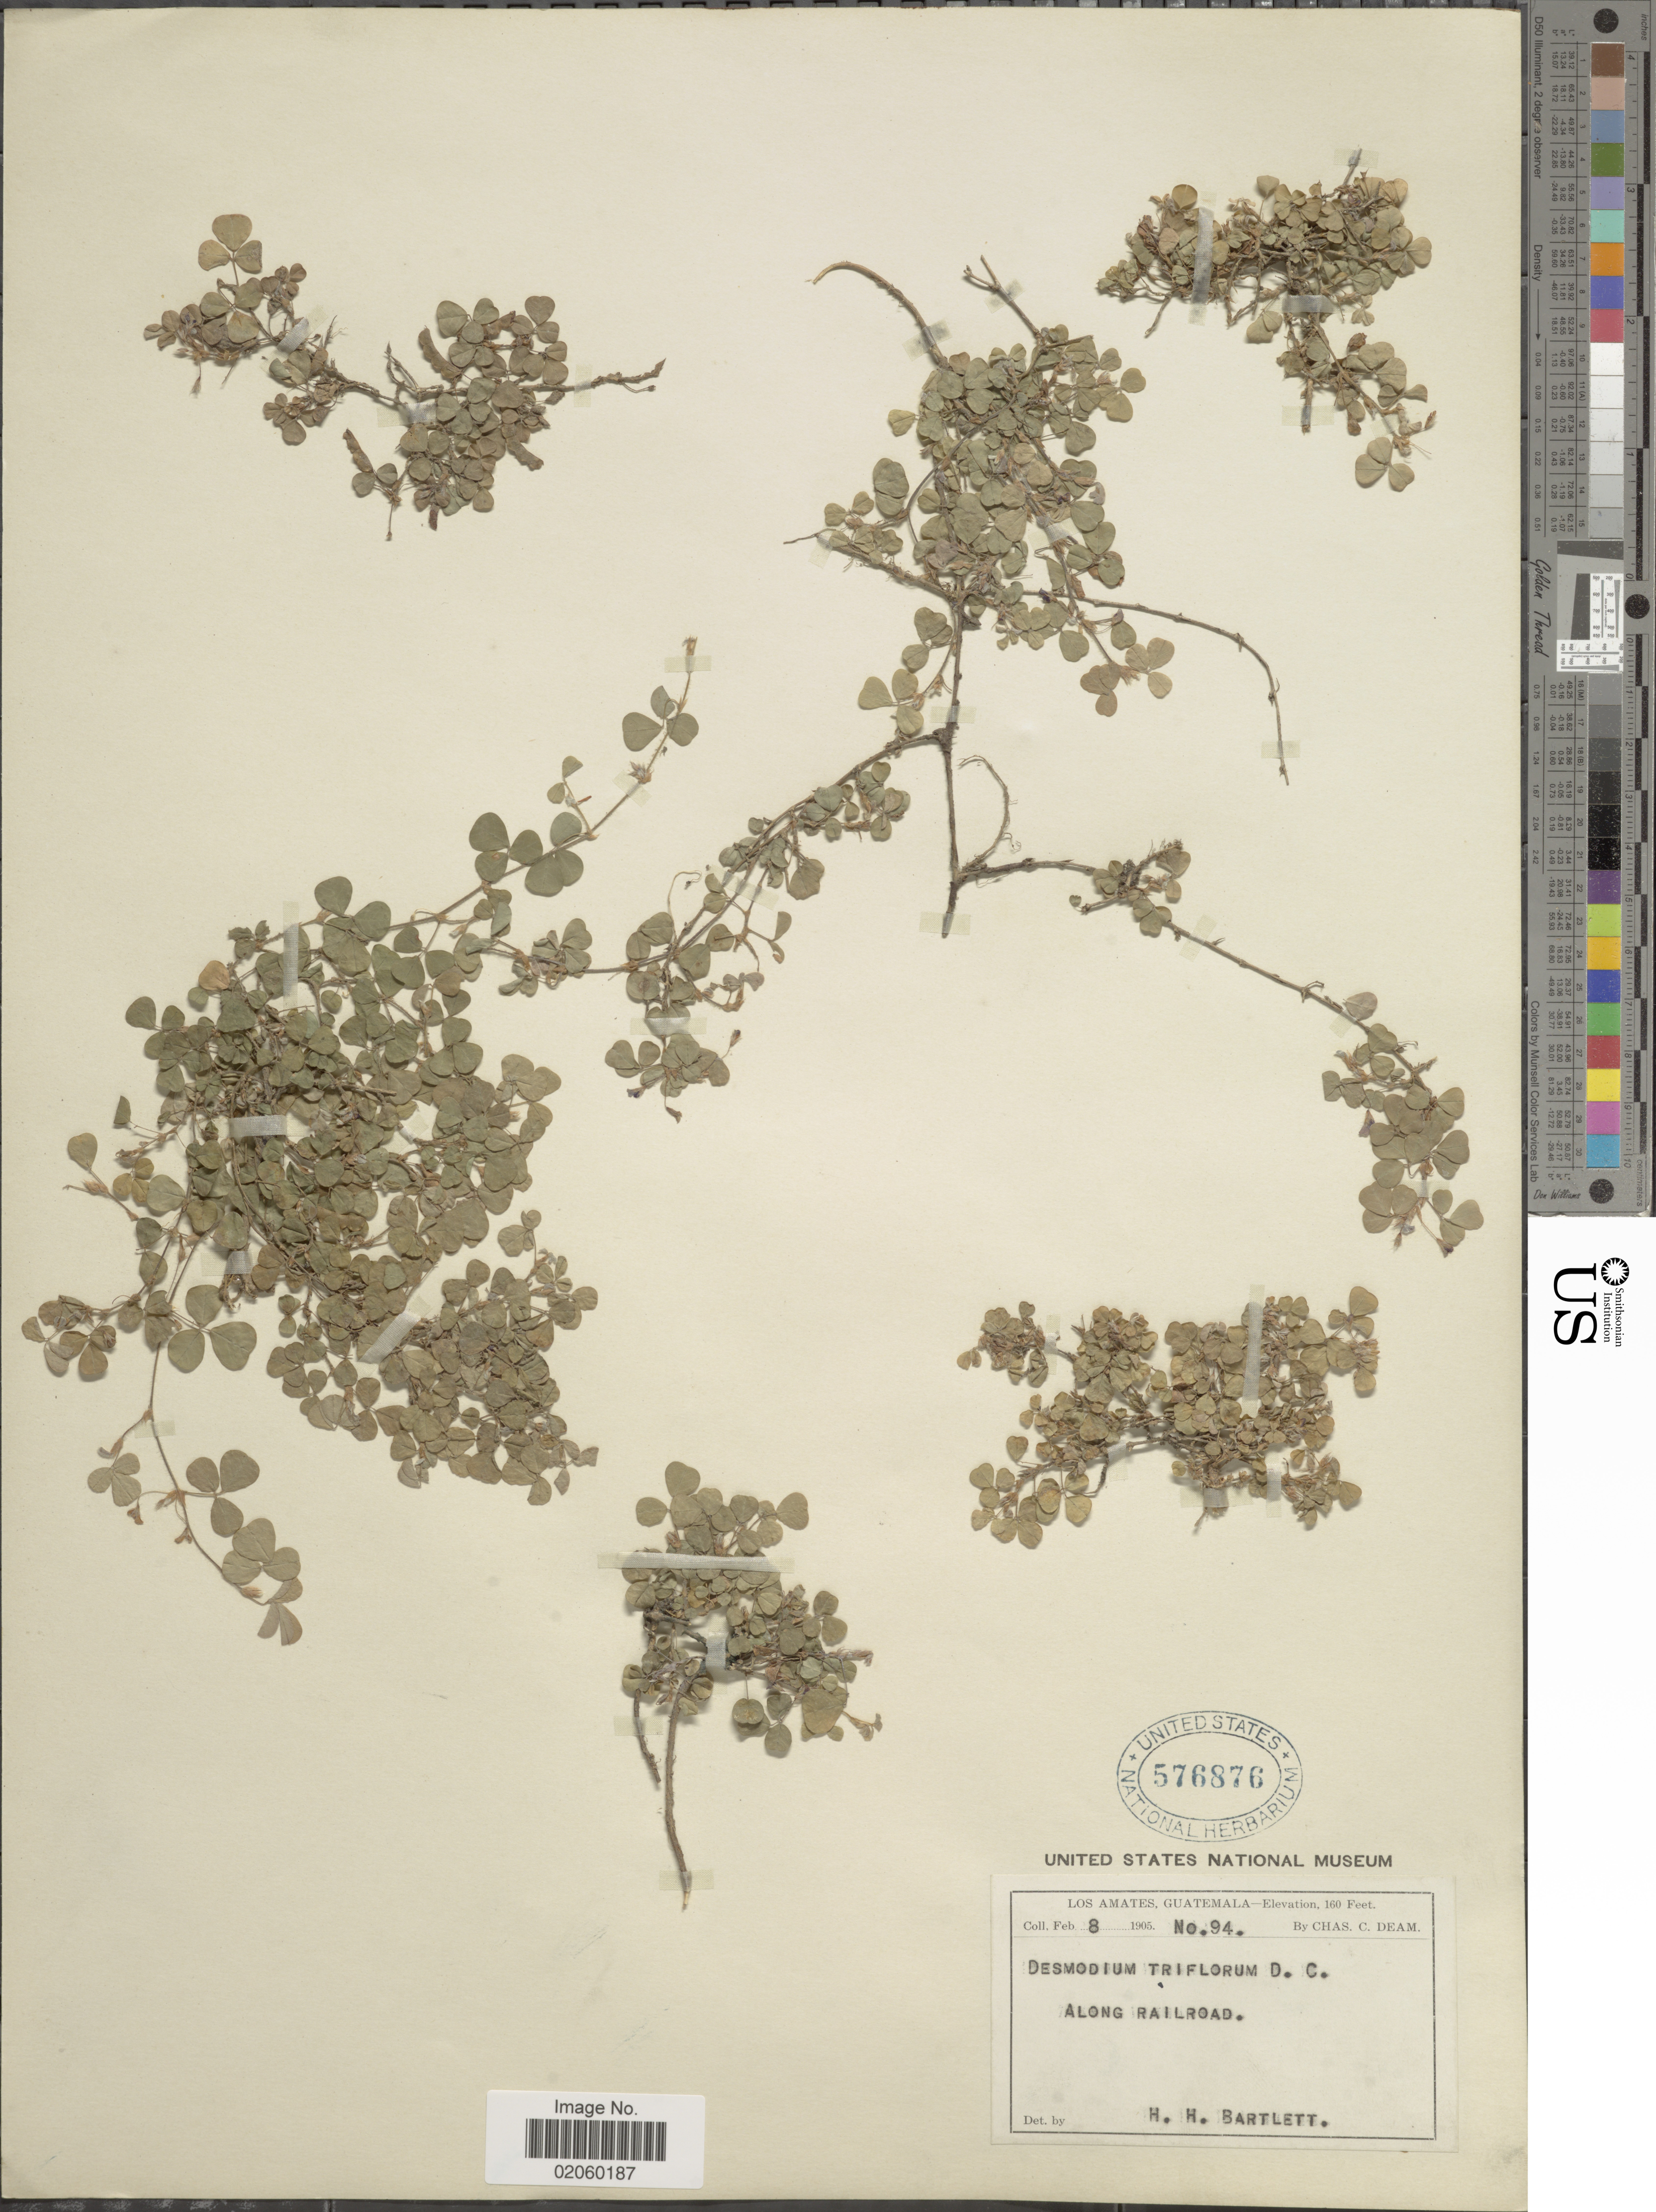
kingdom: Plantae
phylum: Tracheophyta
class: Magnoliopsida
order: Fabales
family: Fabaceae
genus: Grona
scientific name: Grona triflora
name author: (L.) H. Ohashi & K. Ohashi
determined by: Strong, Mark T., (BOT), Smithsonian Institution - National Museum of Natural History (UNITED STATES)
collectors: C. C. Deam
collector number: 94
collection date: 1905-02-08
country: Guatemala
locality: Los Amates, Along Railroad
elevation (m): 49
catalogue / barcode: US 576876